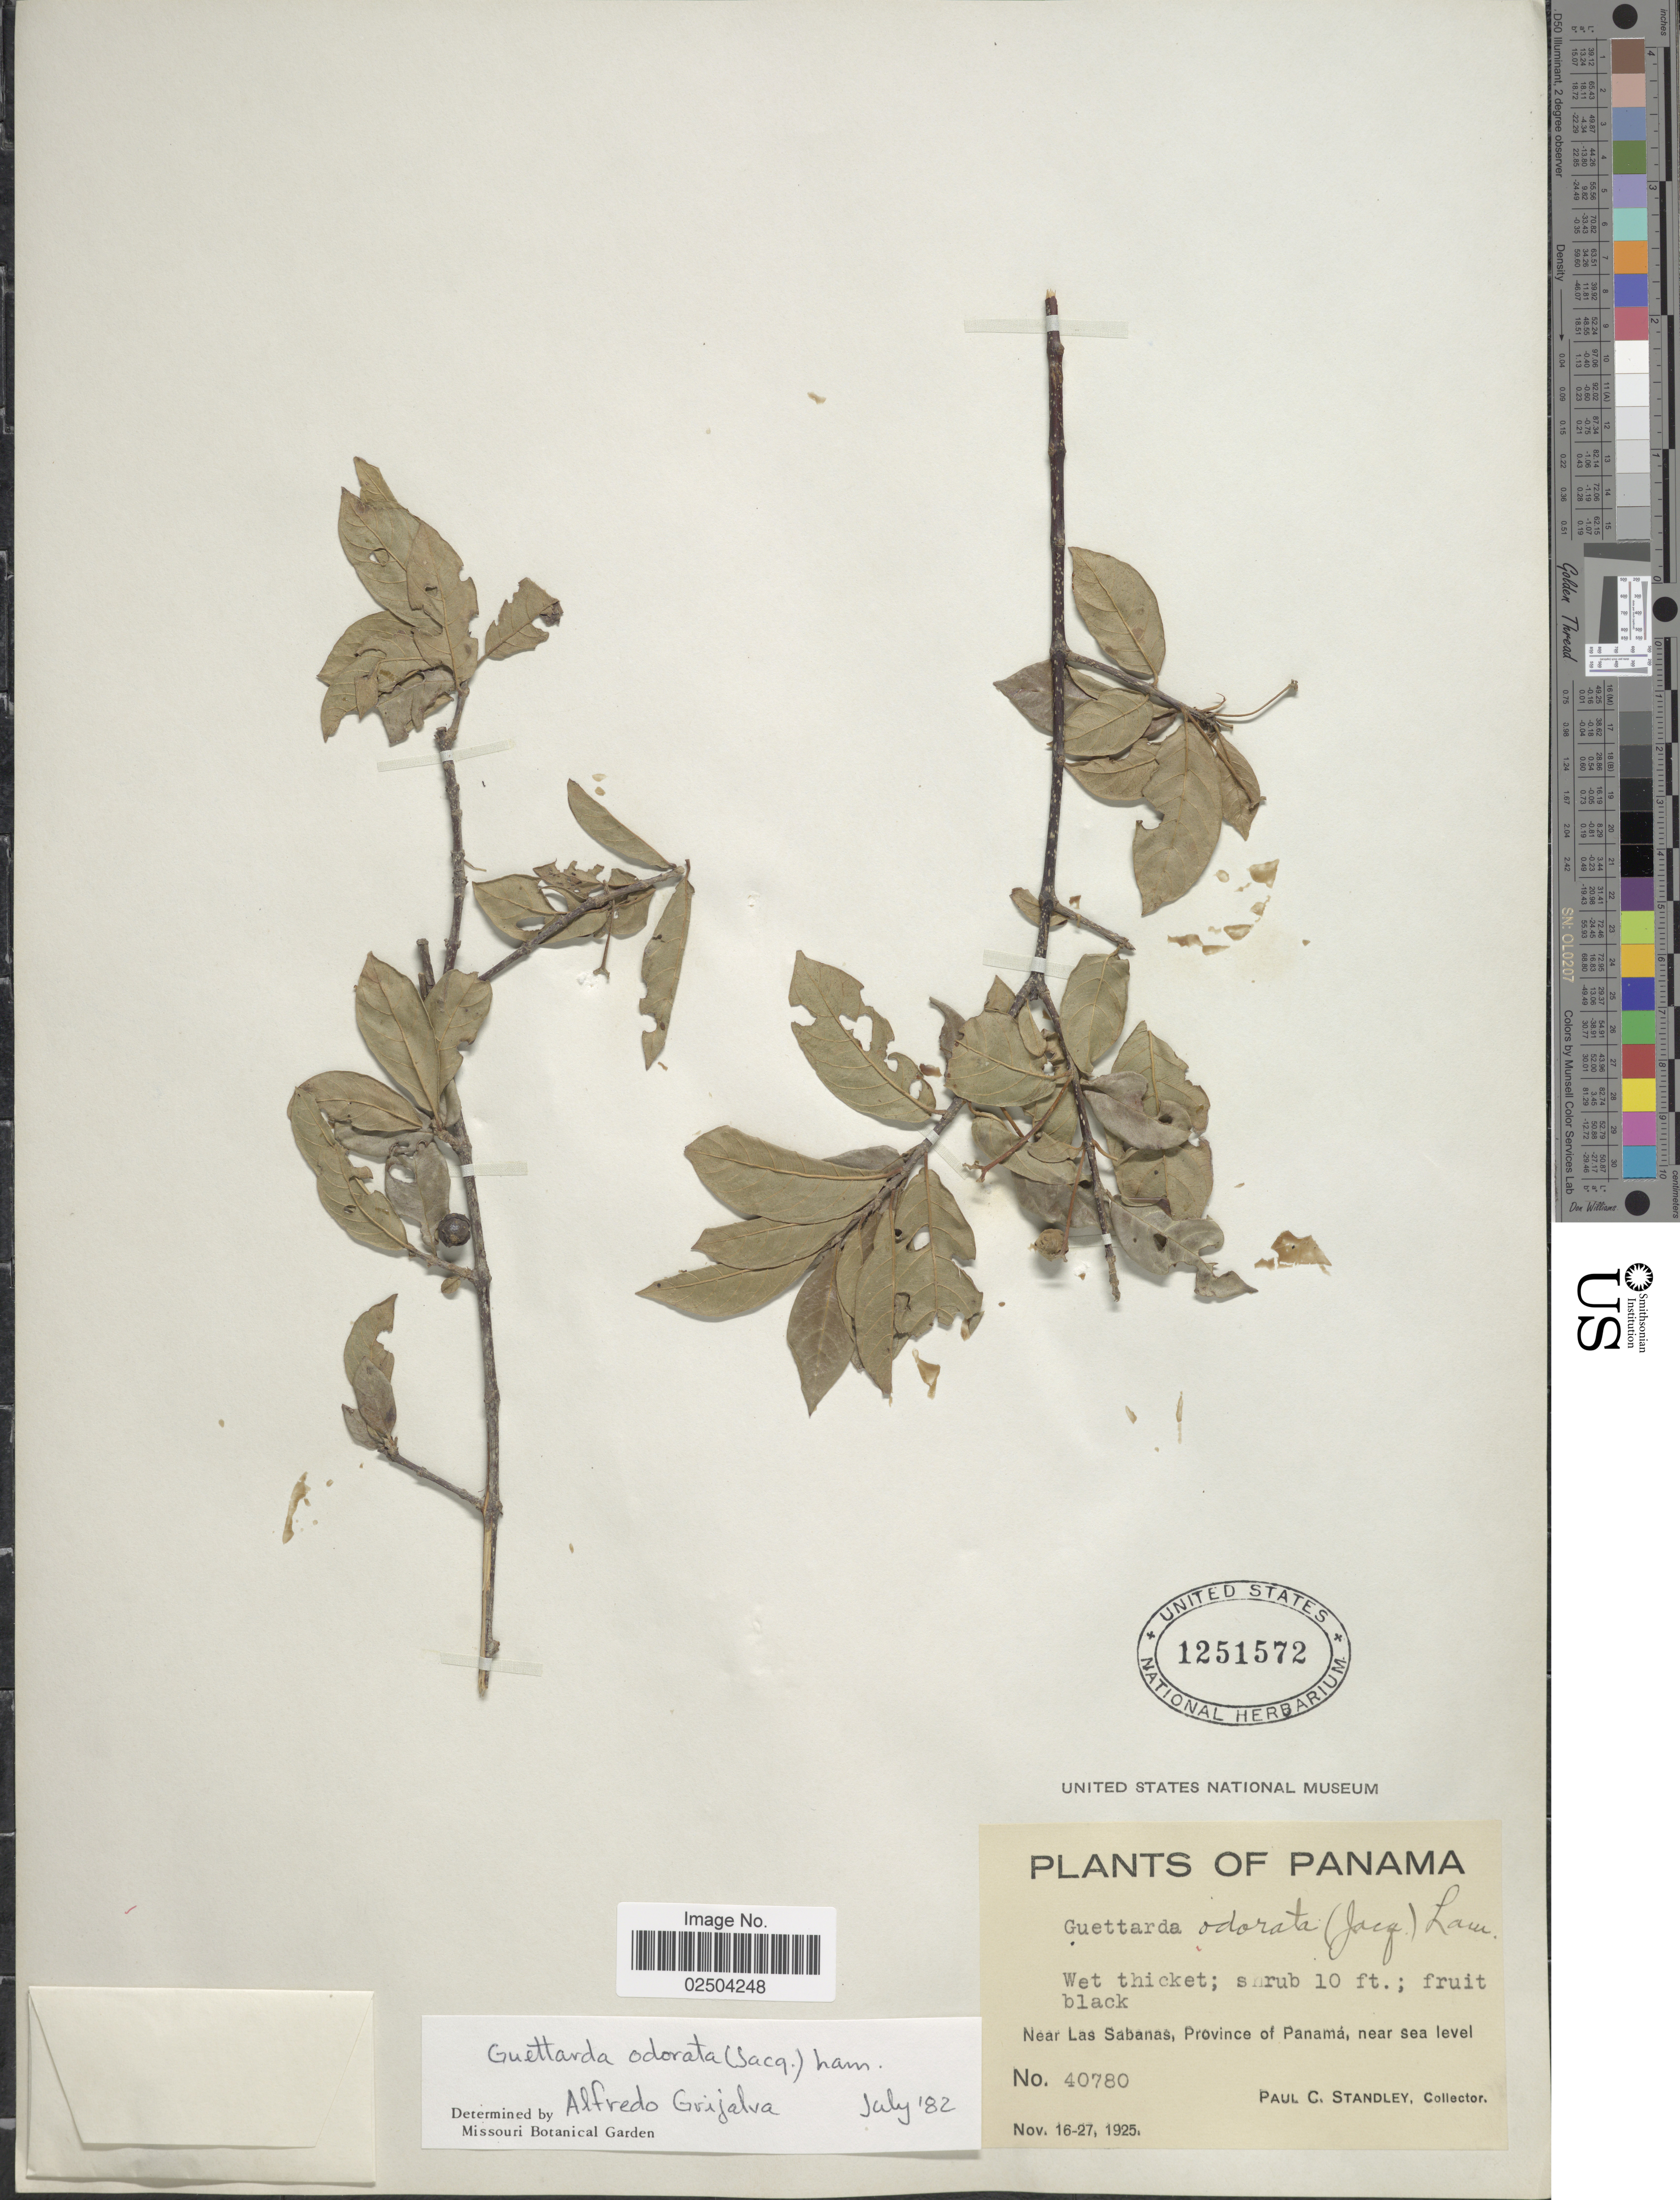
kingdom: Plantae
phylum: Tracheophyta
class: Magnoliopsida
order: Gentianales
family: Rubiaceae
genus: Guettarda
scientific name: Guettarda odorata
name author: (Jacq.) Lam.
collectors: P. C. Standley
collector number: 40780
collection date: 1925-11-16/1925-11-27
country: Panama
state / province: Panamá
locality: Near Las Sabanas, Province of Panama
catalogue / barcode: US 1251572